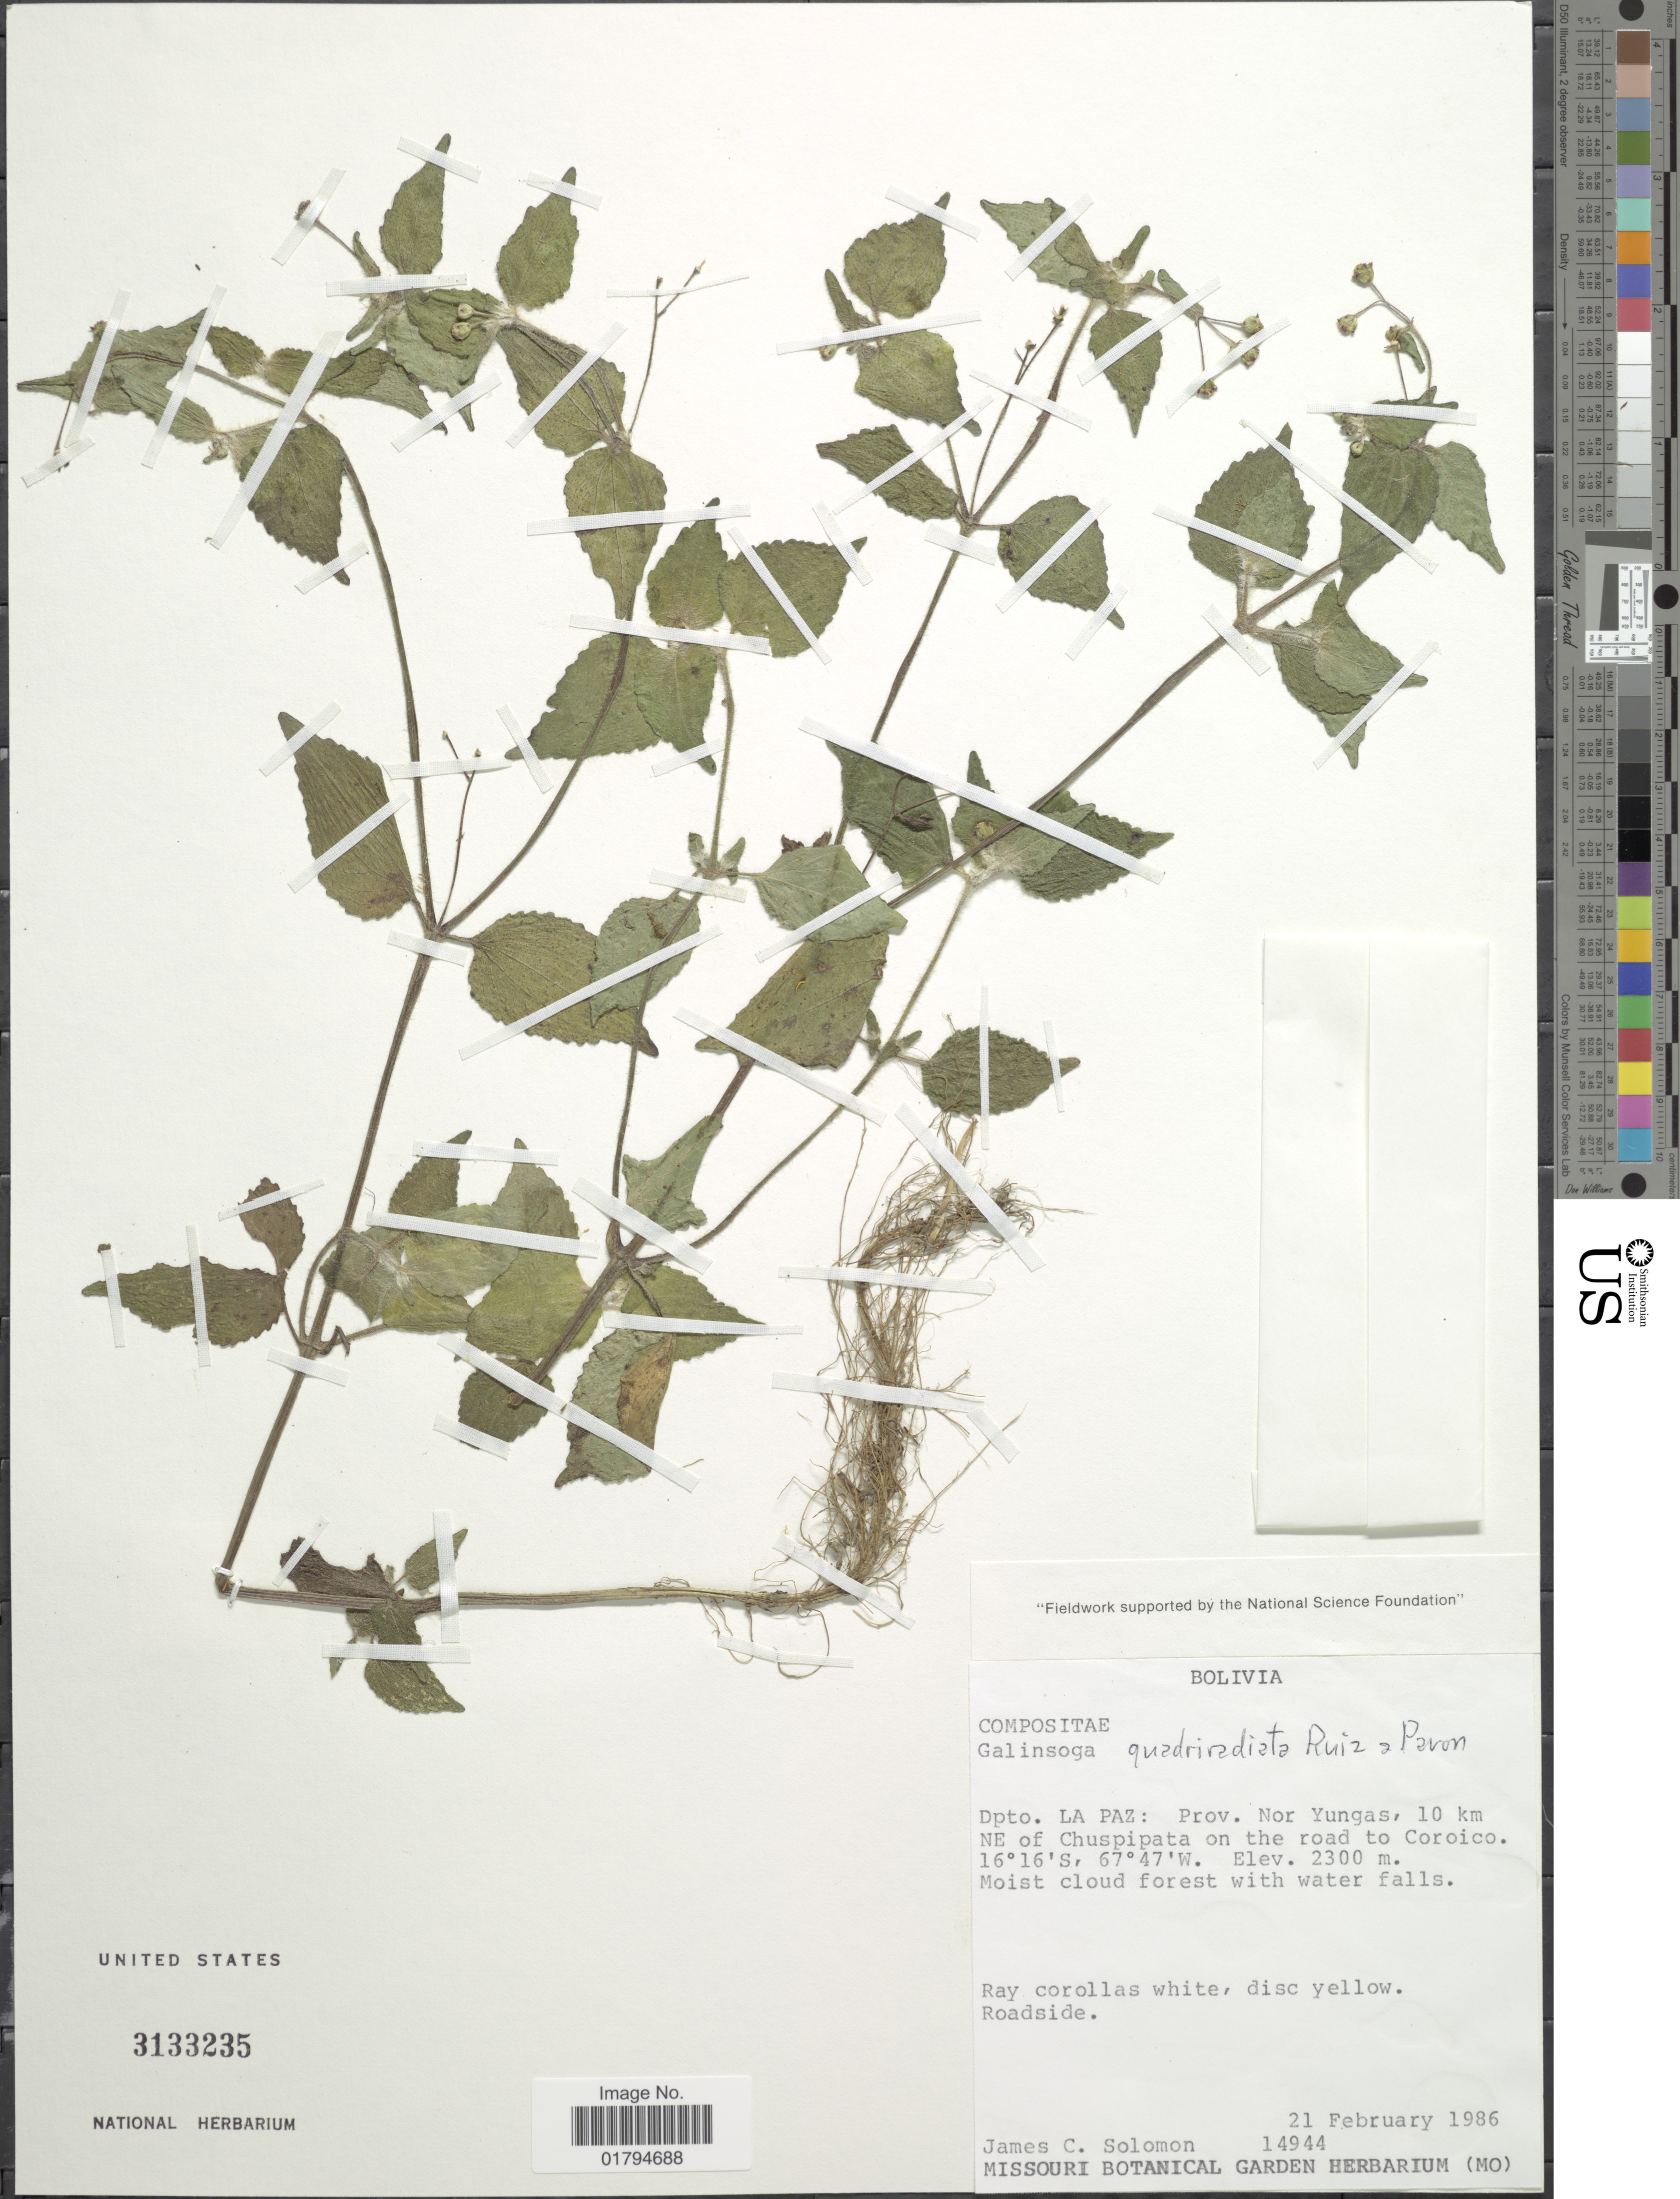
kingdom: Plantae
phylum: Tracheophyta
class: Magnoliopsida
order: Asterales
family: Asteraceae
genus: Galinsoga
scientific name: Galinsoga quadriradiata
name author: Ruiz & Pav.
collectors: J. C. Solomon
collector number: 14944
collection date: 1986-02-21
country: Bolivia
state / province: La Paz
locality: Prov. Nor Yungas, 10 km NE of Chuspipata on the road to Coroico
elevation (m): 2300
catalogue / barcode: US 3133235